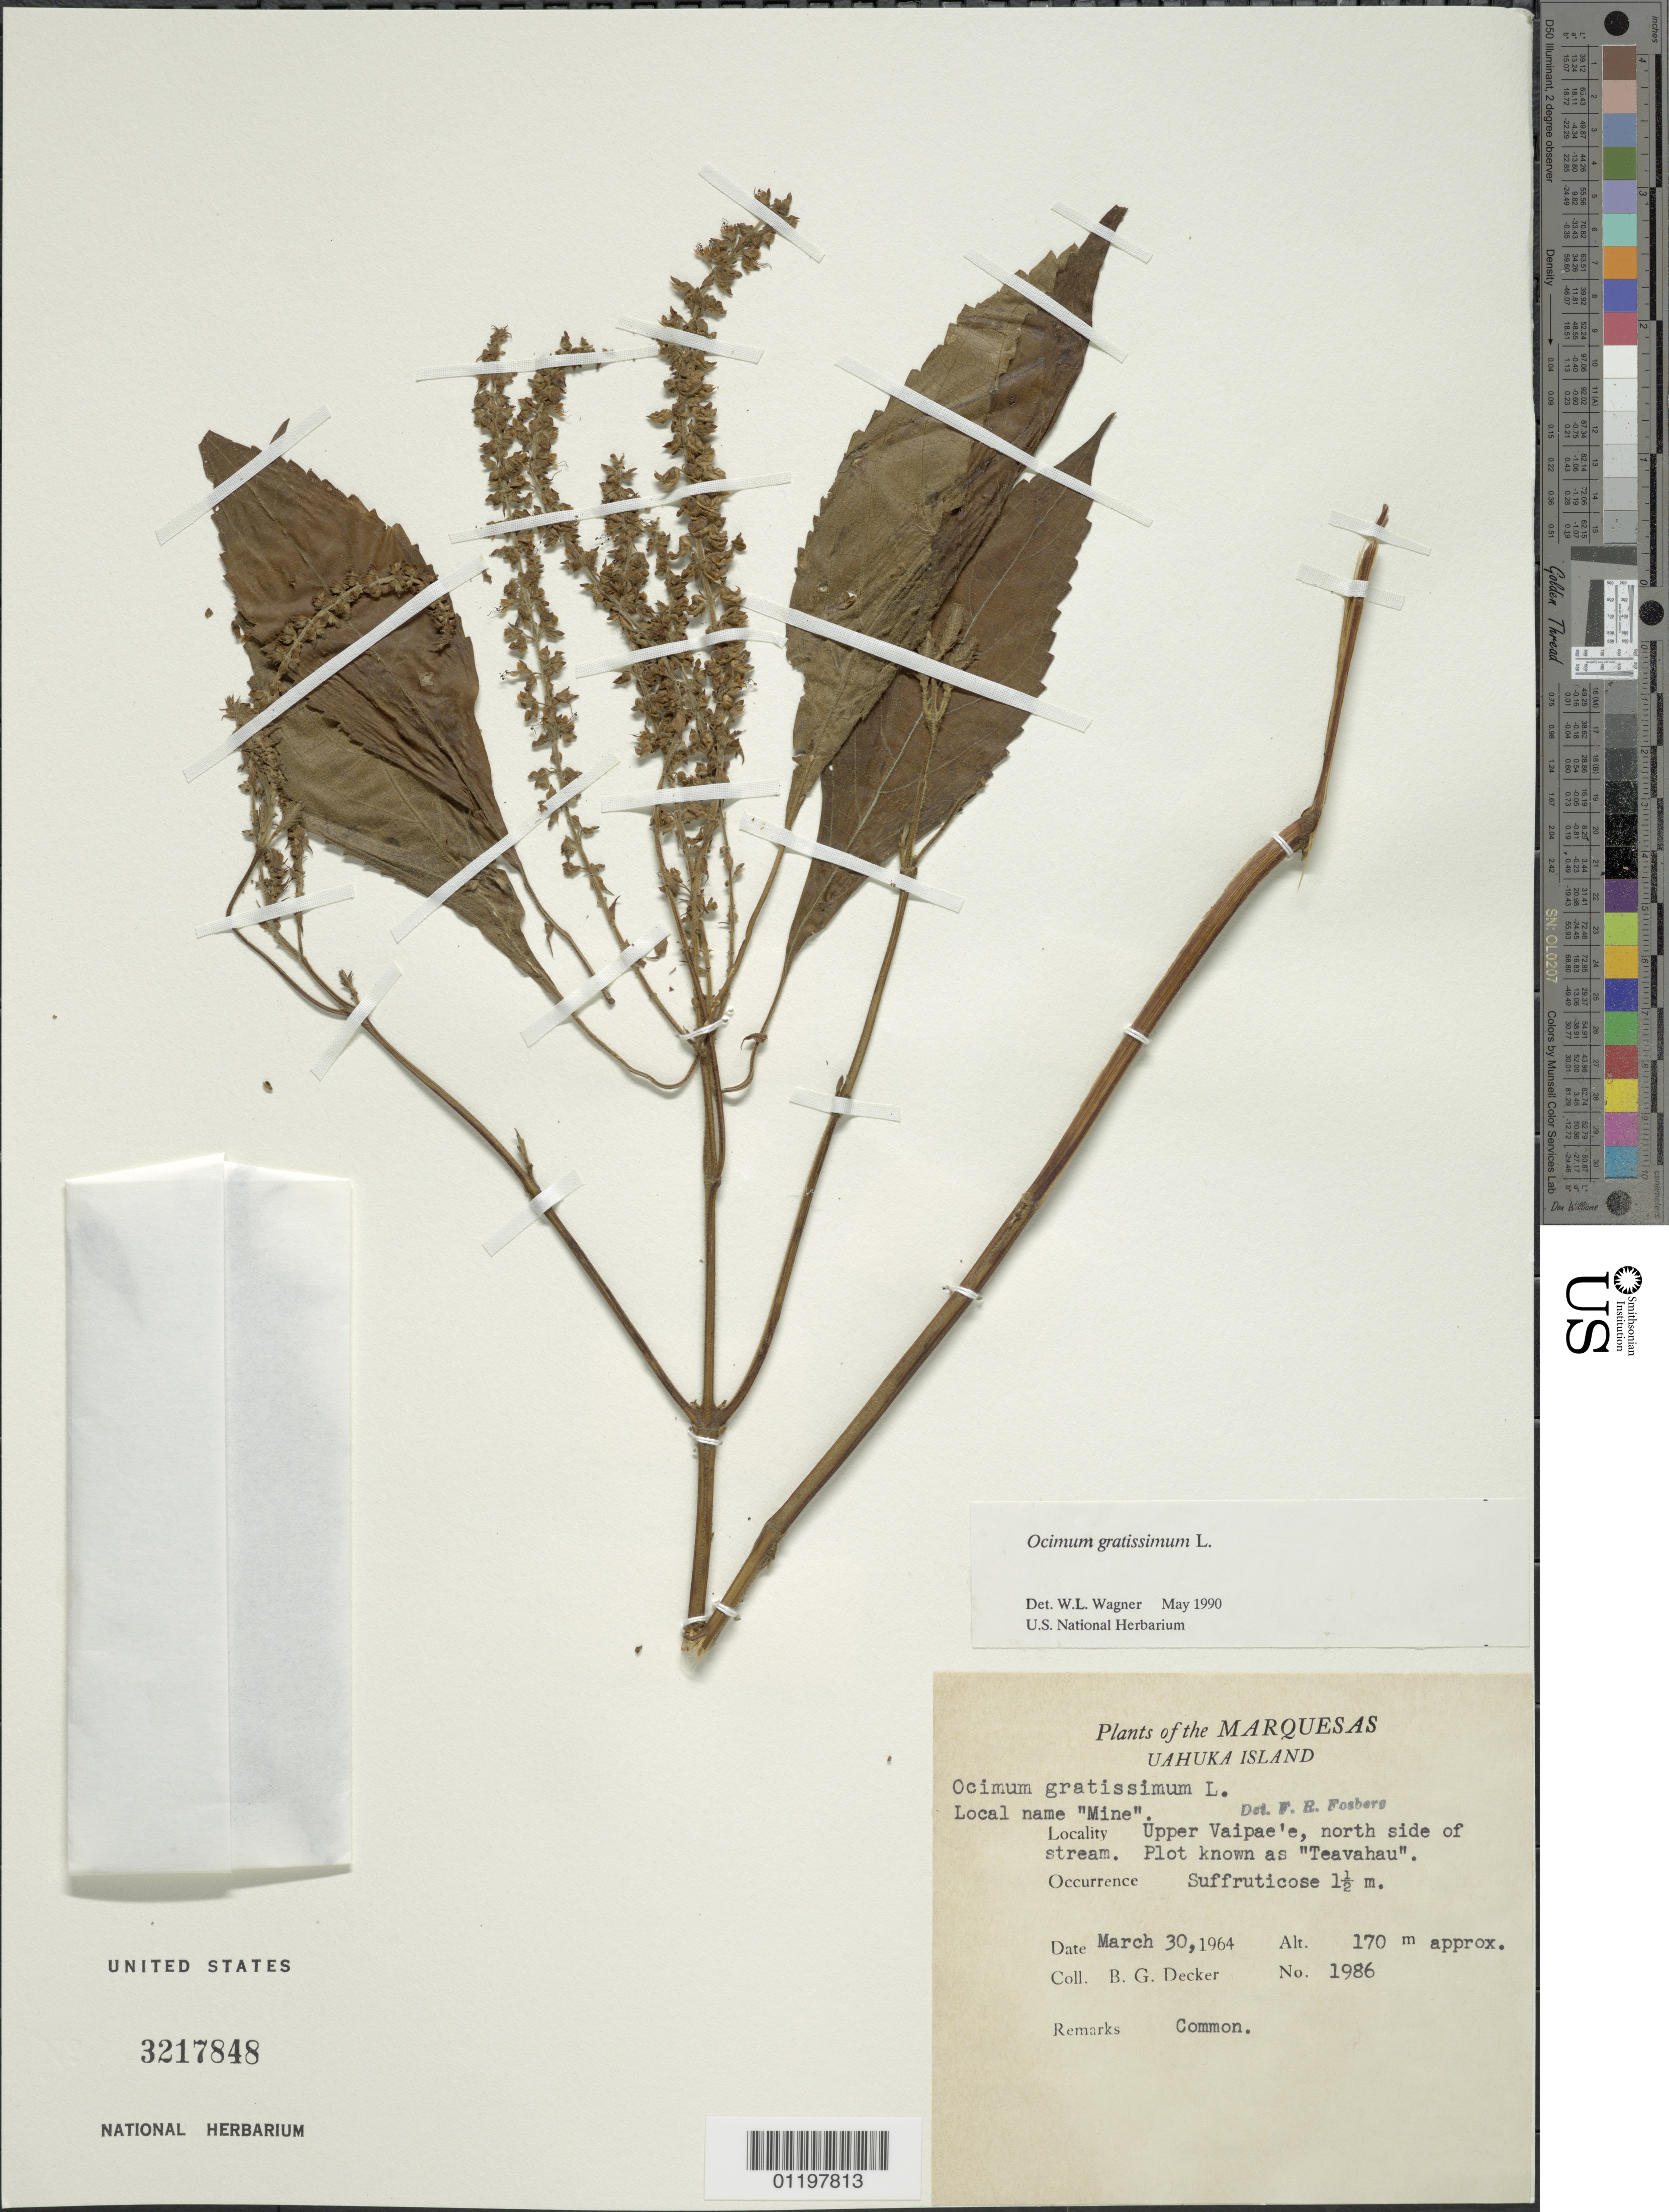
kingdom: Plantae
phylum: Tracheophyta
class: Magnoliopsida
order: Lamiales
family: Lamiaceae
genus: Ocimum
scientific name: Ocimum gratissimum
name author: L.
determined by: Wagner, W. L., (BOT), Smithsonian Institution - National Museum of Natural History (UNITED STATES)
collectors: B. G. Decker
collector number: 1986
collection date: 1964-03-30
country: French Polynesia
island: Ua Huka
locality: Upper Vaipae'e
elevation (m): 170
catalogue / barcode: US 3217848